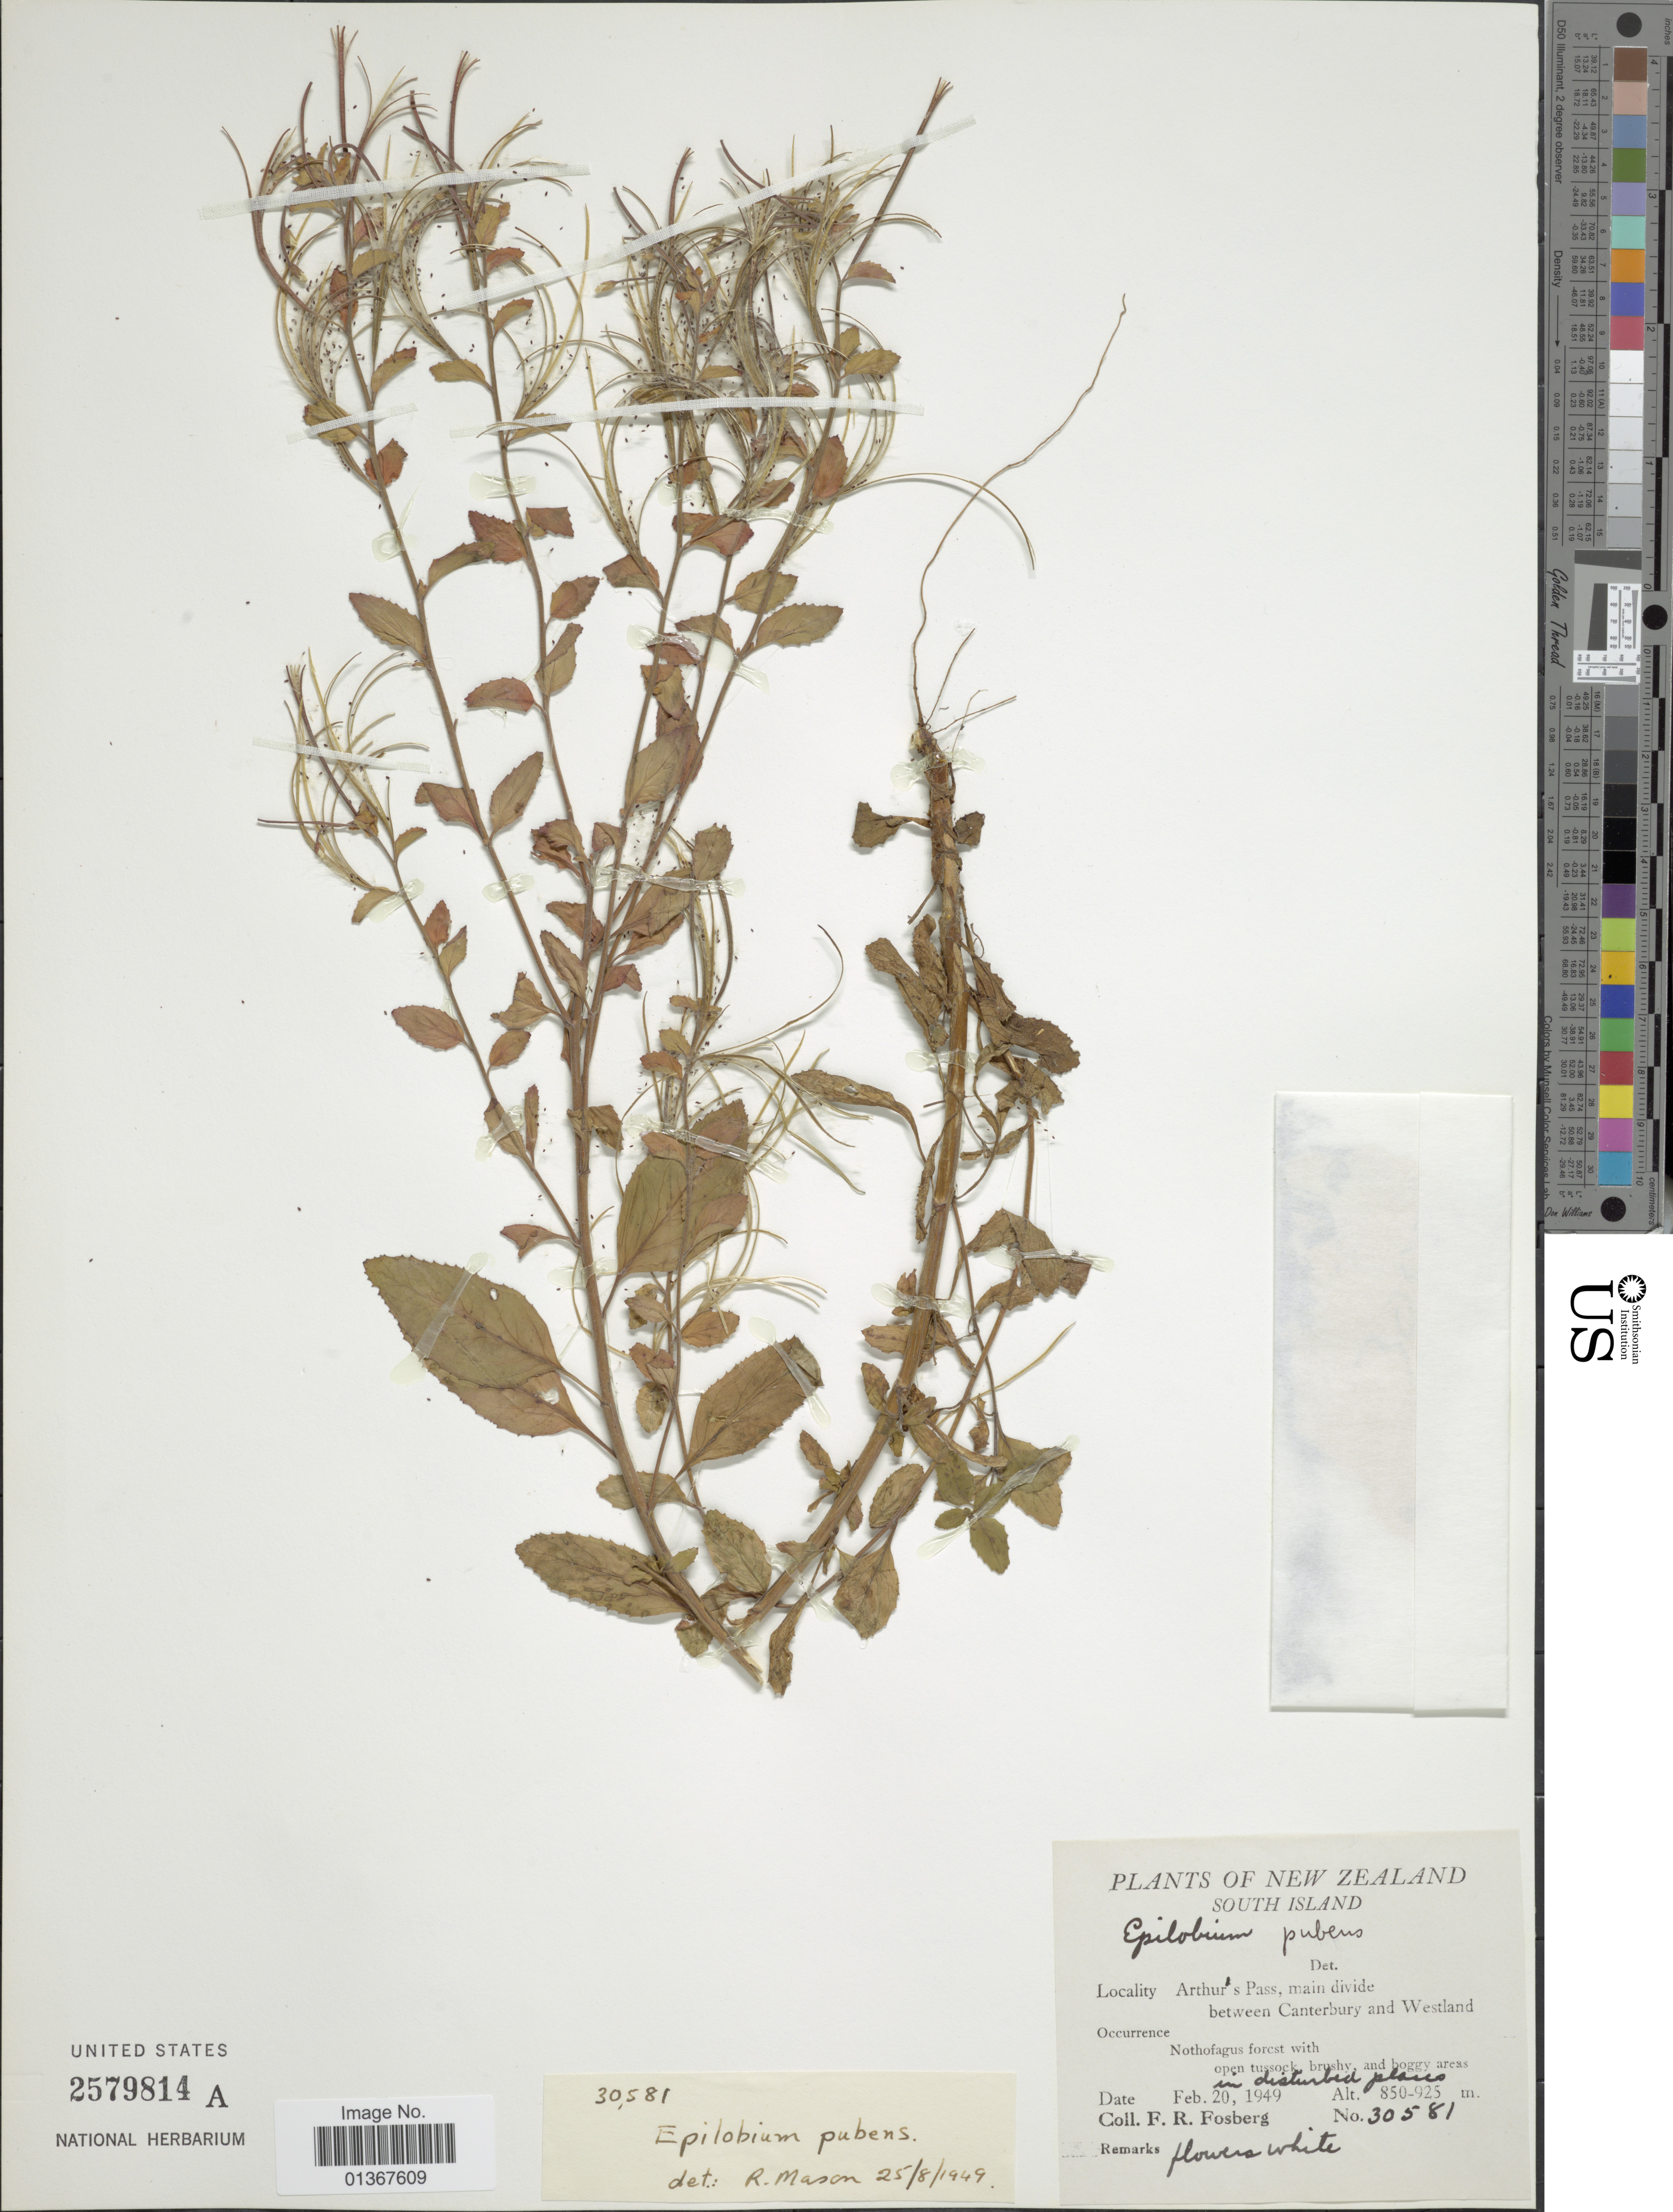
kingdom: Plantae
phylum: Tracheophyta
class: Magnoliopsida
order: Myrtales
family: Onagraceae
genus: Epilobium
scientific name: Epilobium pubens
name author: A. Rich.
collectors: F. R. Fosberg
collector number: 30581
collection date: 1949-02-20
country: New Zealand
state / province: Canterbury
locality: South Island. Arthur's Pass, main divide between Canterbury and Westland.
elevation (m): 850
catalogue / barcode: US 2579814A